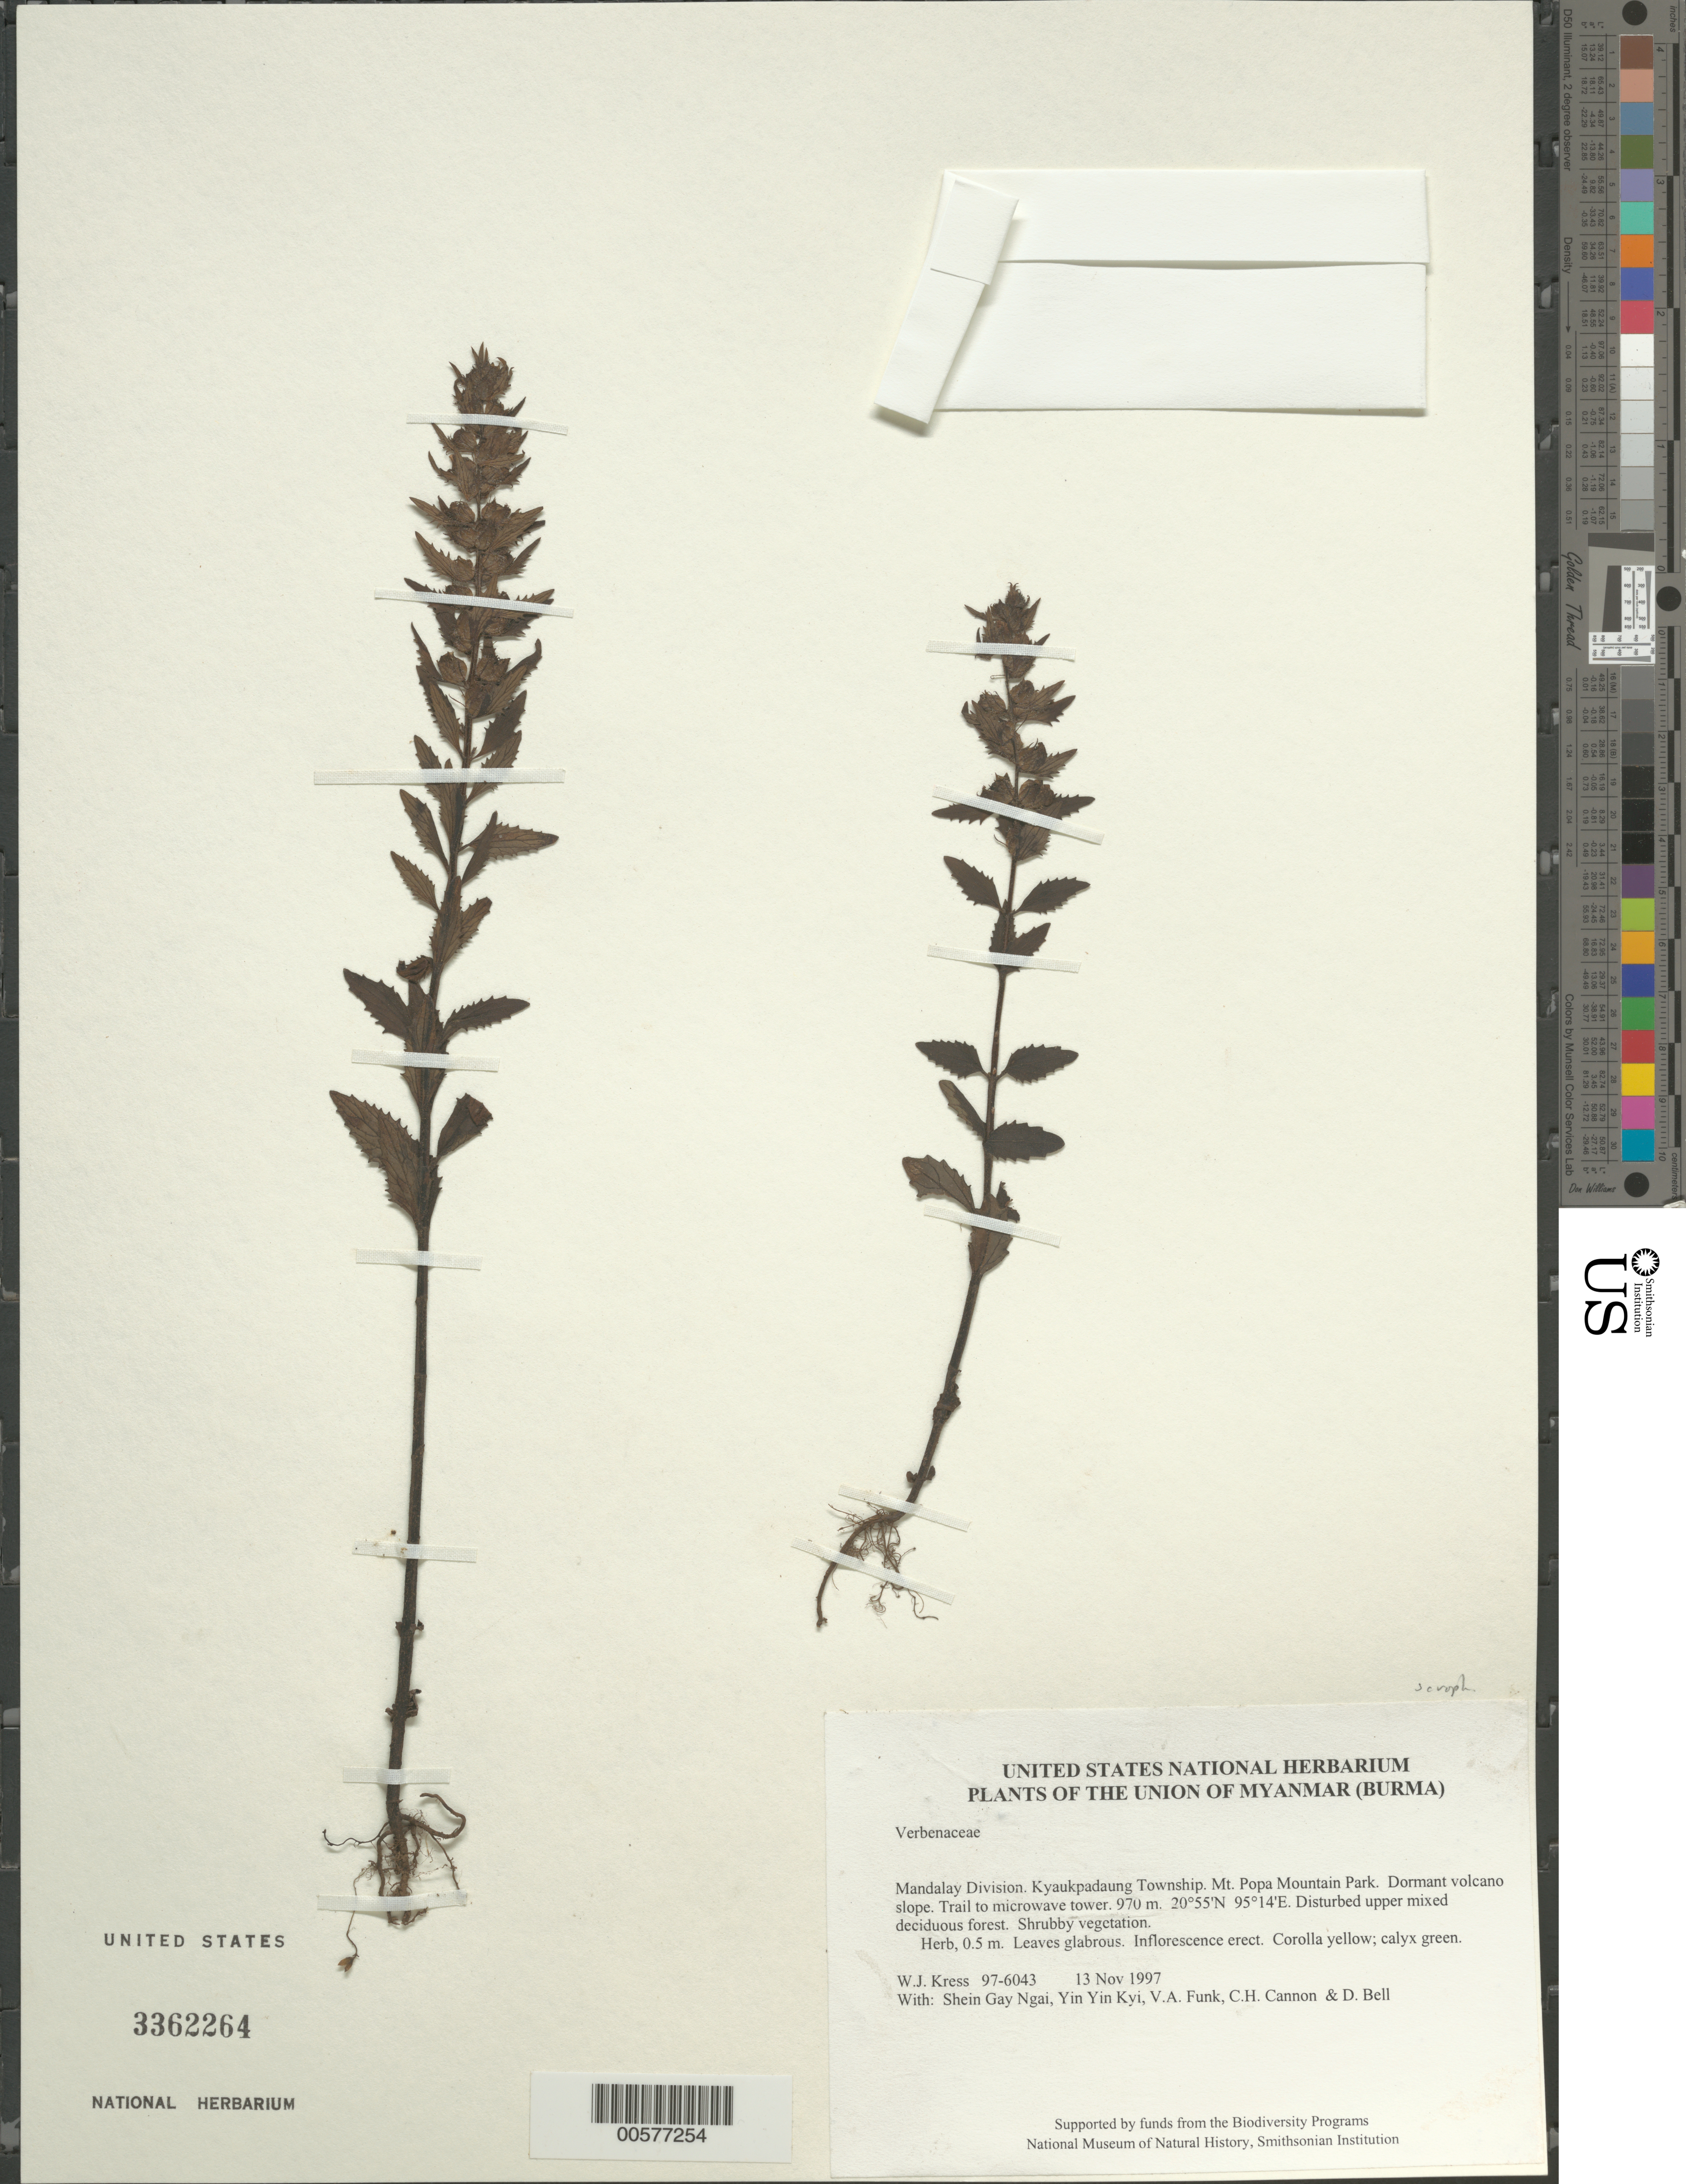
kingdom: Plantae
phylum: Tracheophyta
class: Magnoliopsida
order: Lamiales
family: Verbenaceae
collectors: W. J. Kress, Shein Gay Ngai, Yin Yin Kyi, V. Funk, C. H. Cannon & D. A. Bell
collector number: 97-6043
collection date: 1997-11-13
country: Myanmar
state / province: Mandalay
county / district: Kyaukpadaung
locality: Mt. Popa Mountain Park. Dormant volcano slope. Trail to microwave tower.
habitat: Disturbed upper mixed deciduous forest. Shrubby vegetation.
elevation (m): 970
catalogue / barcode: US 3362264